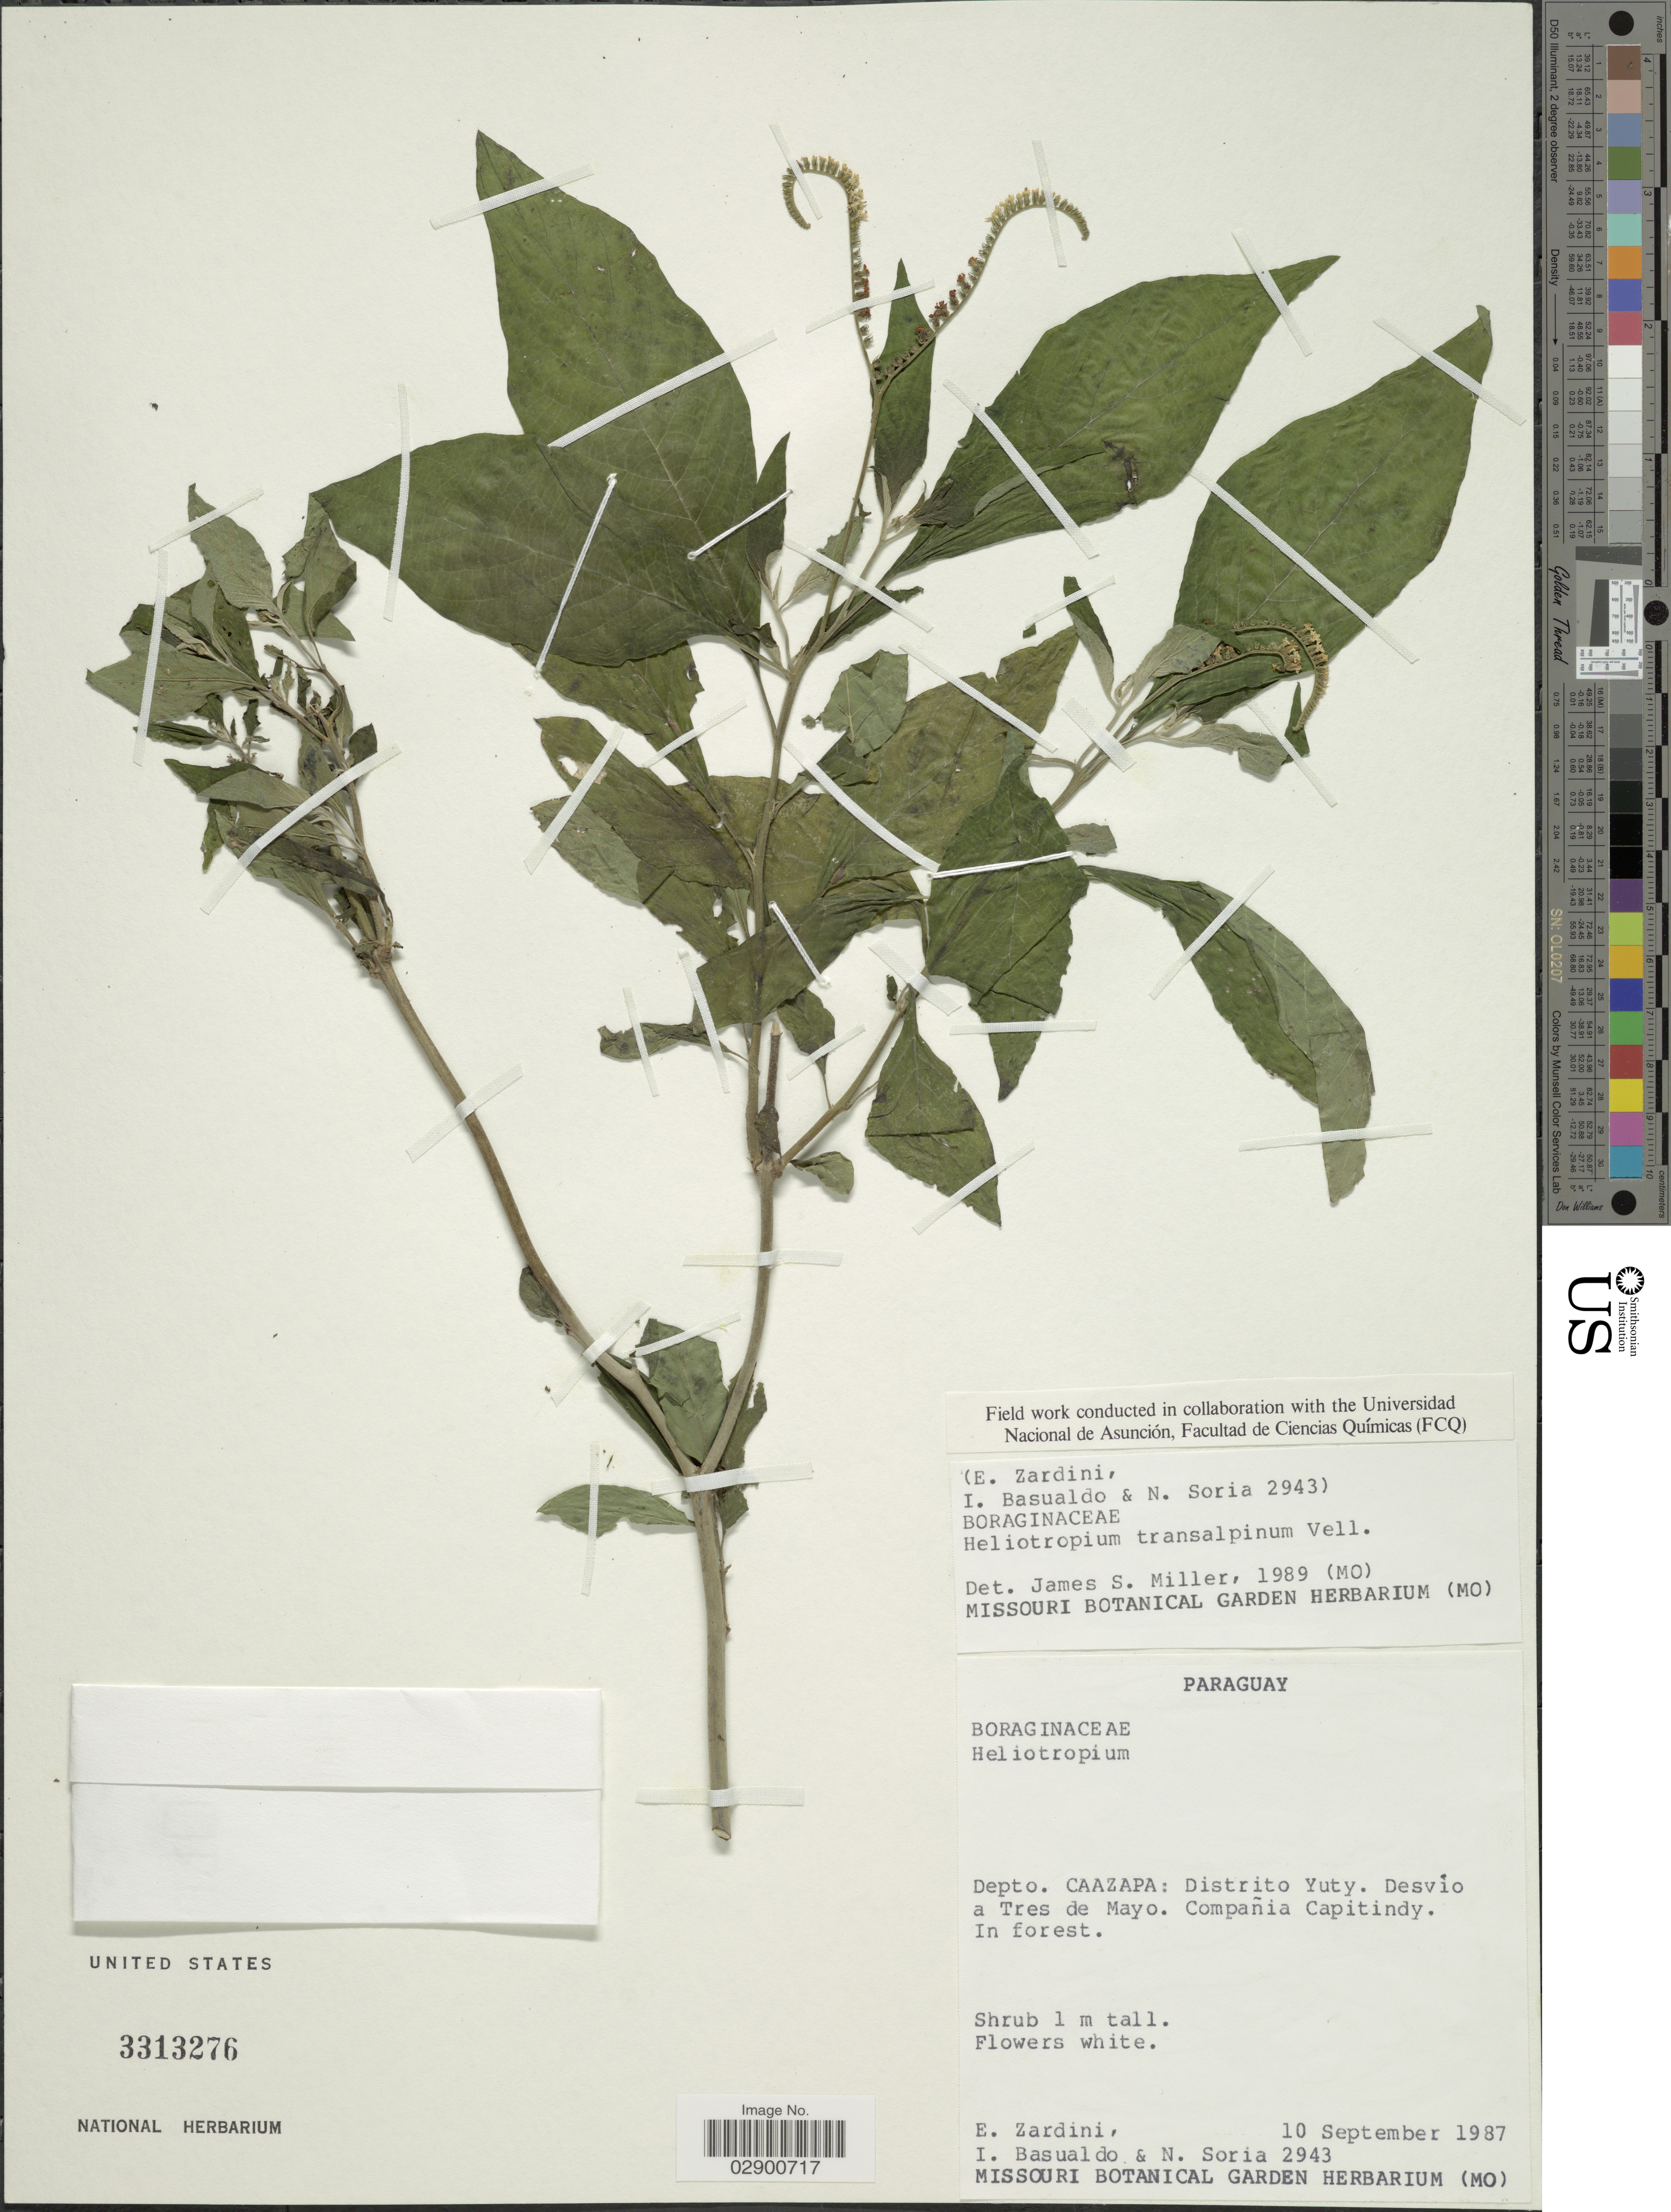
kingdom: Plantae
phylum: Tracheophyta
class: Magnoliopsida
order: Boraginales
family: Heliotropiaceae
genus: Heliotropium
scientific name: Heliotropium transalpinum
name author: Vell.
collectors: E. Zardini, I. Basualdo & N. Soria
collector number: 2943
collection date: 1987-09-10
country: Paraguay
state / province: Caazapa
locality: Depto. Caazapa: Distrito Yuty. Desviío a Tres de Mayo. Compañia Capitindy.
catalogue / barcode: US 3313276